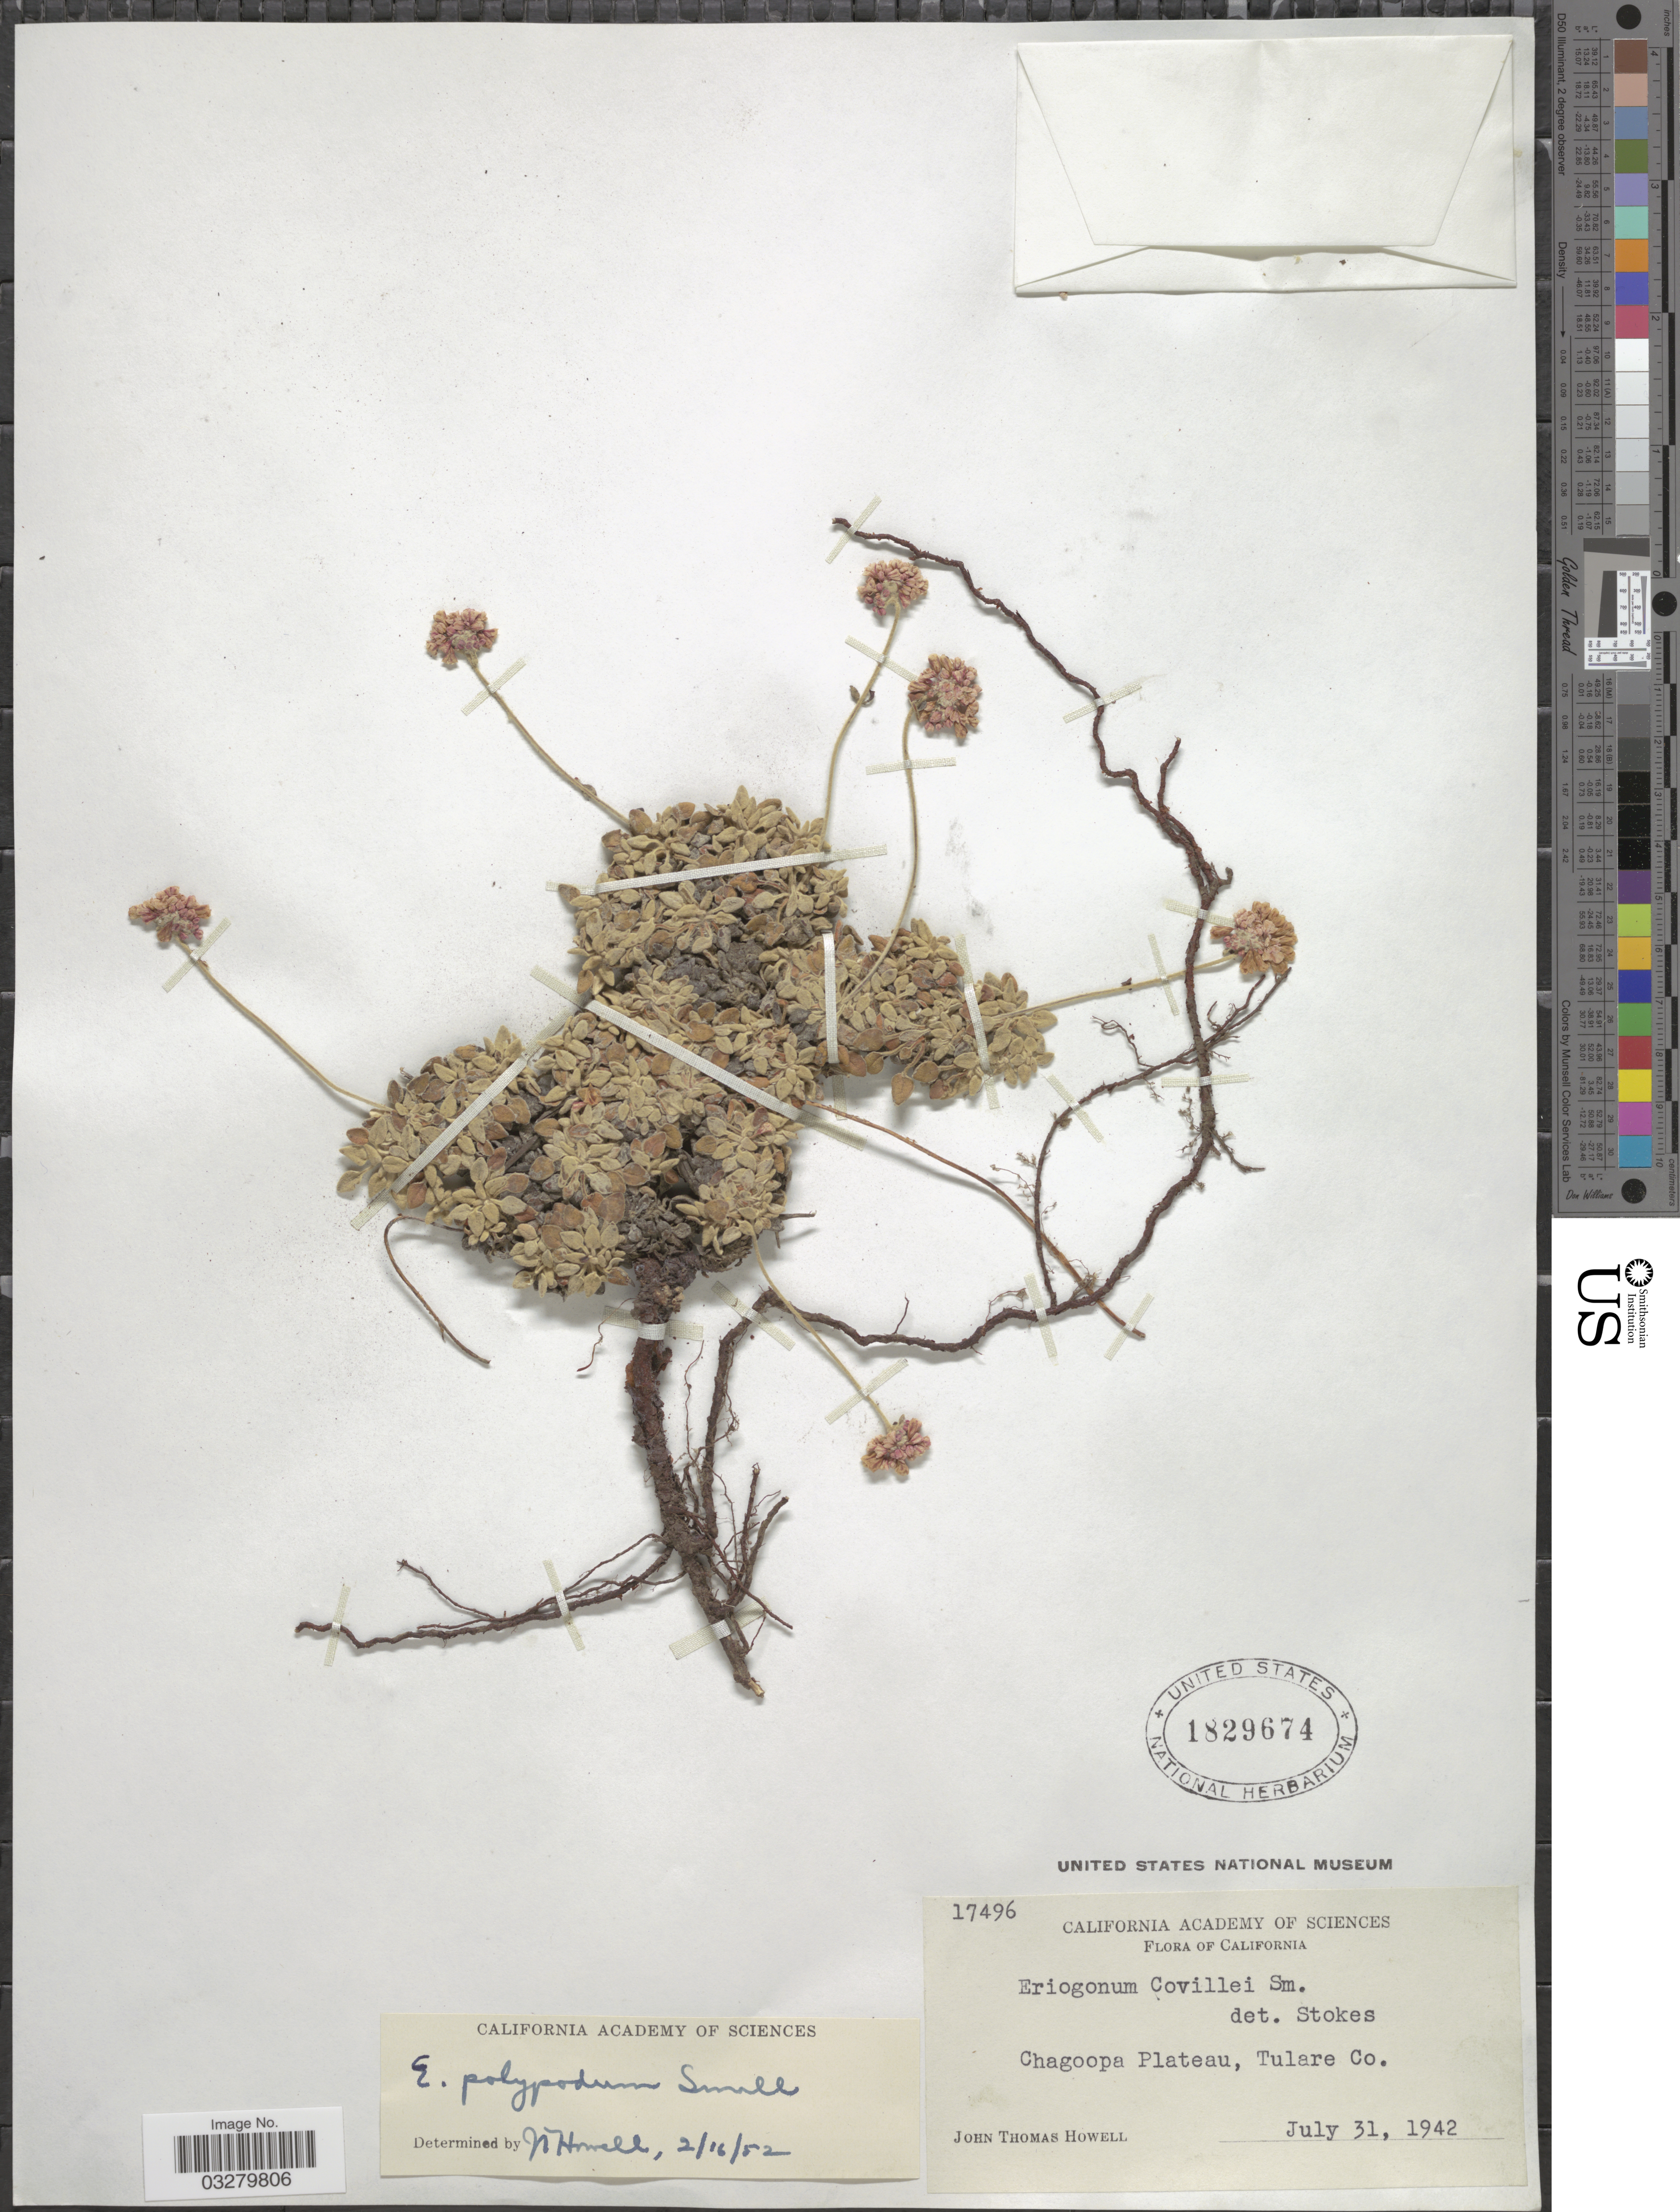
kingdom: Plantae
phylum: Tracheophyta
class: Magnoliopsida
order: Caryophyllales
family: Polygonaceae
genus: Eriogonum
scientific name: Eriogonum polypodum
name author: Small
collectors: J. T. Howell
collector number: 17496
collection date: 1942-07-31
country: United States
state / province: California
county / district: Tulare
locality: Chagoopa Plateau, Tulare Co.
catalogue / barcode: US 1829674